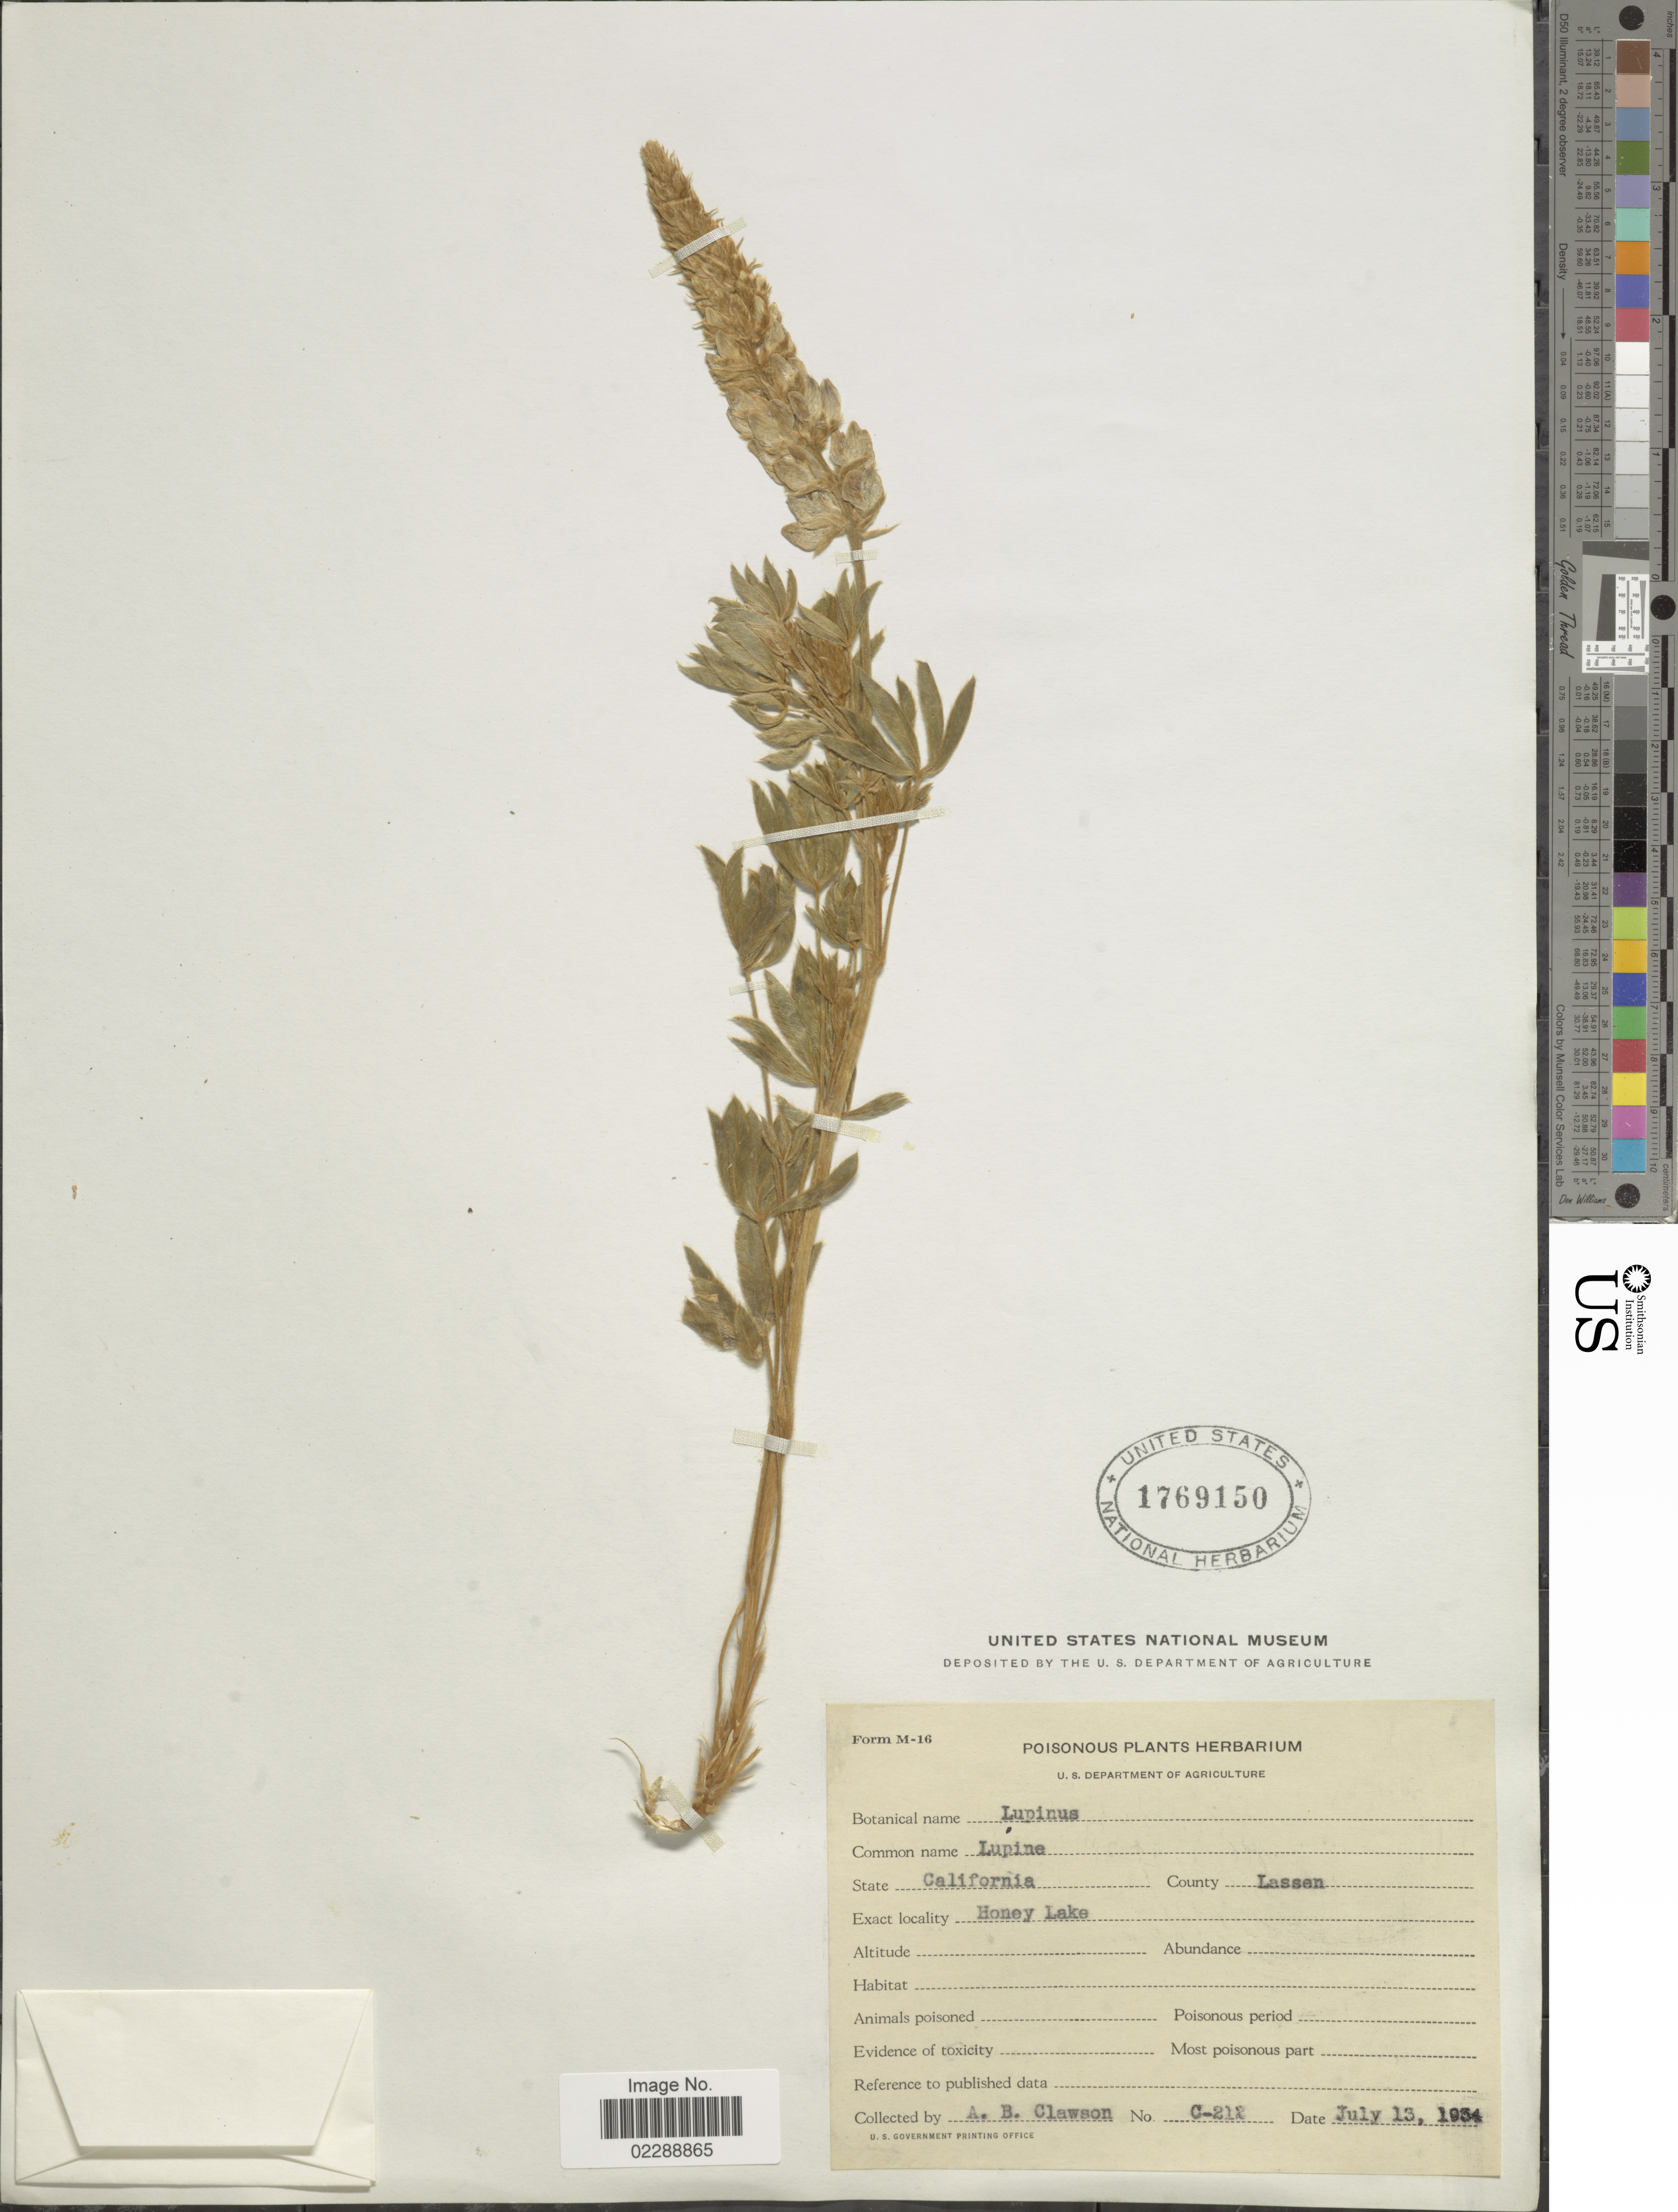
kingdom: Plantae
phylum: Tracheophyta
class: Magnoliopsida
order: Fabales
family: Fabaceae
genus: Lupinus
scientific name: Lupinus sp.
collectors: A. Clawson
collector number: C-212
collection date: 1934-07-13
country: United States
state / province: California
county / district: Lassen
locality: State California, County Lassen, Honey Lake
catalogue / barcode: US 1769150